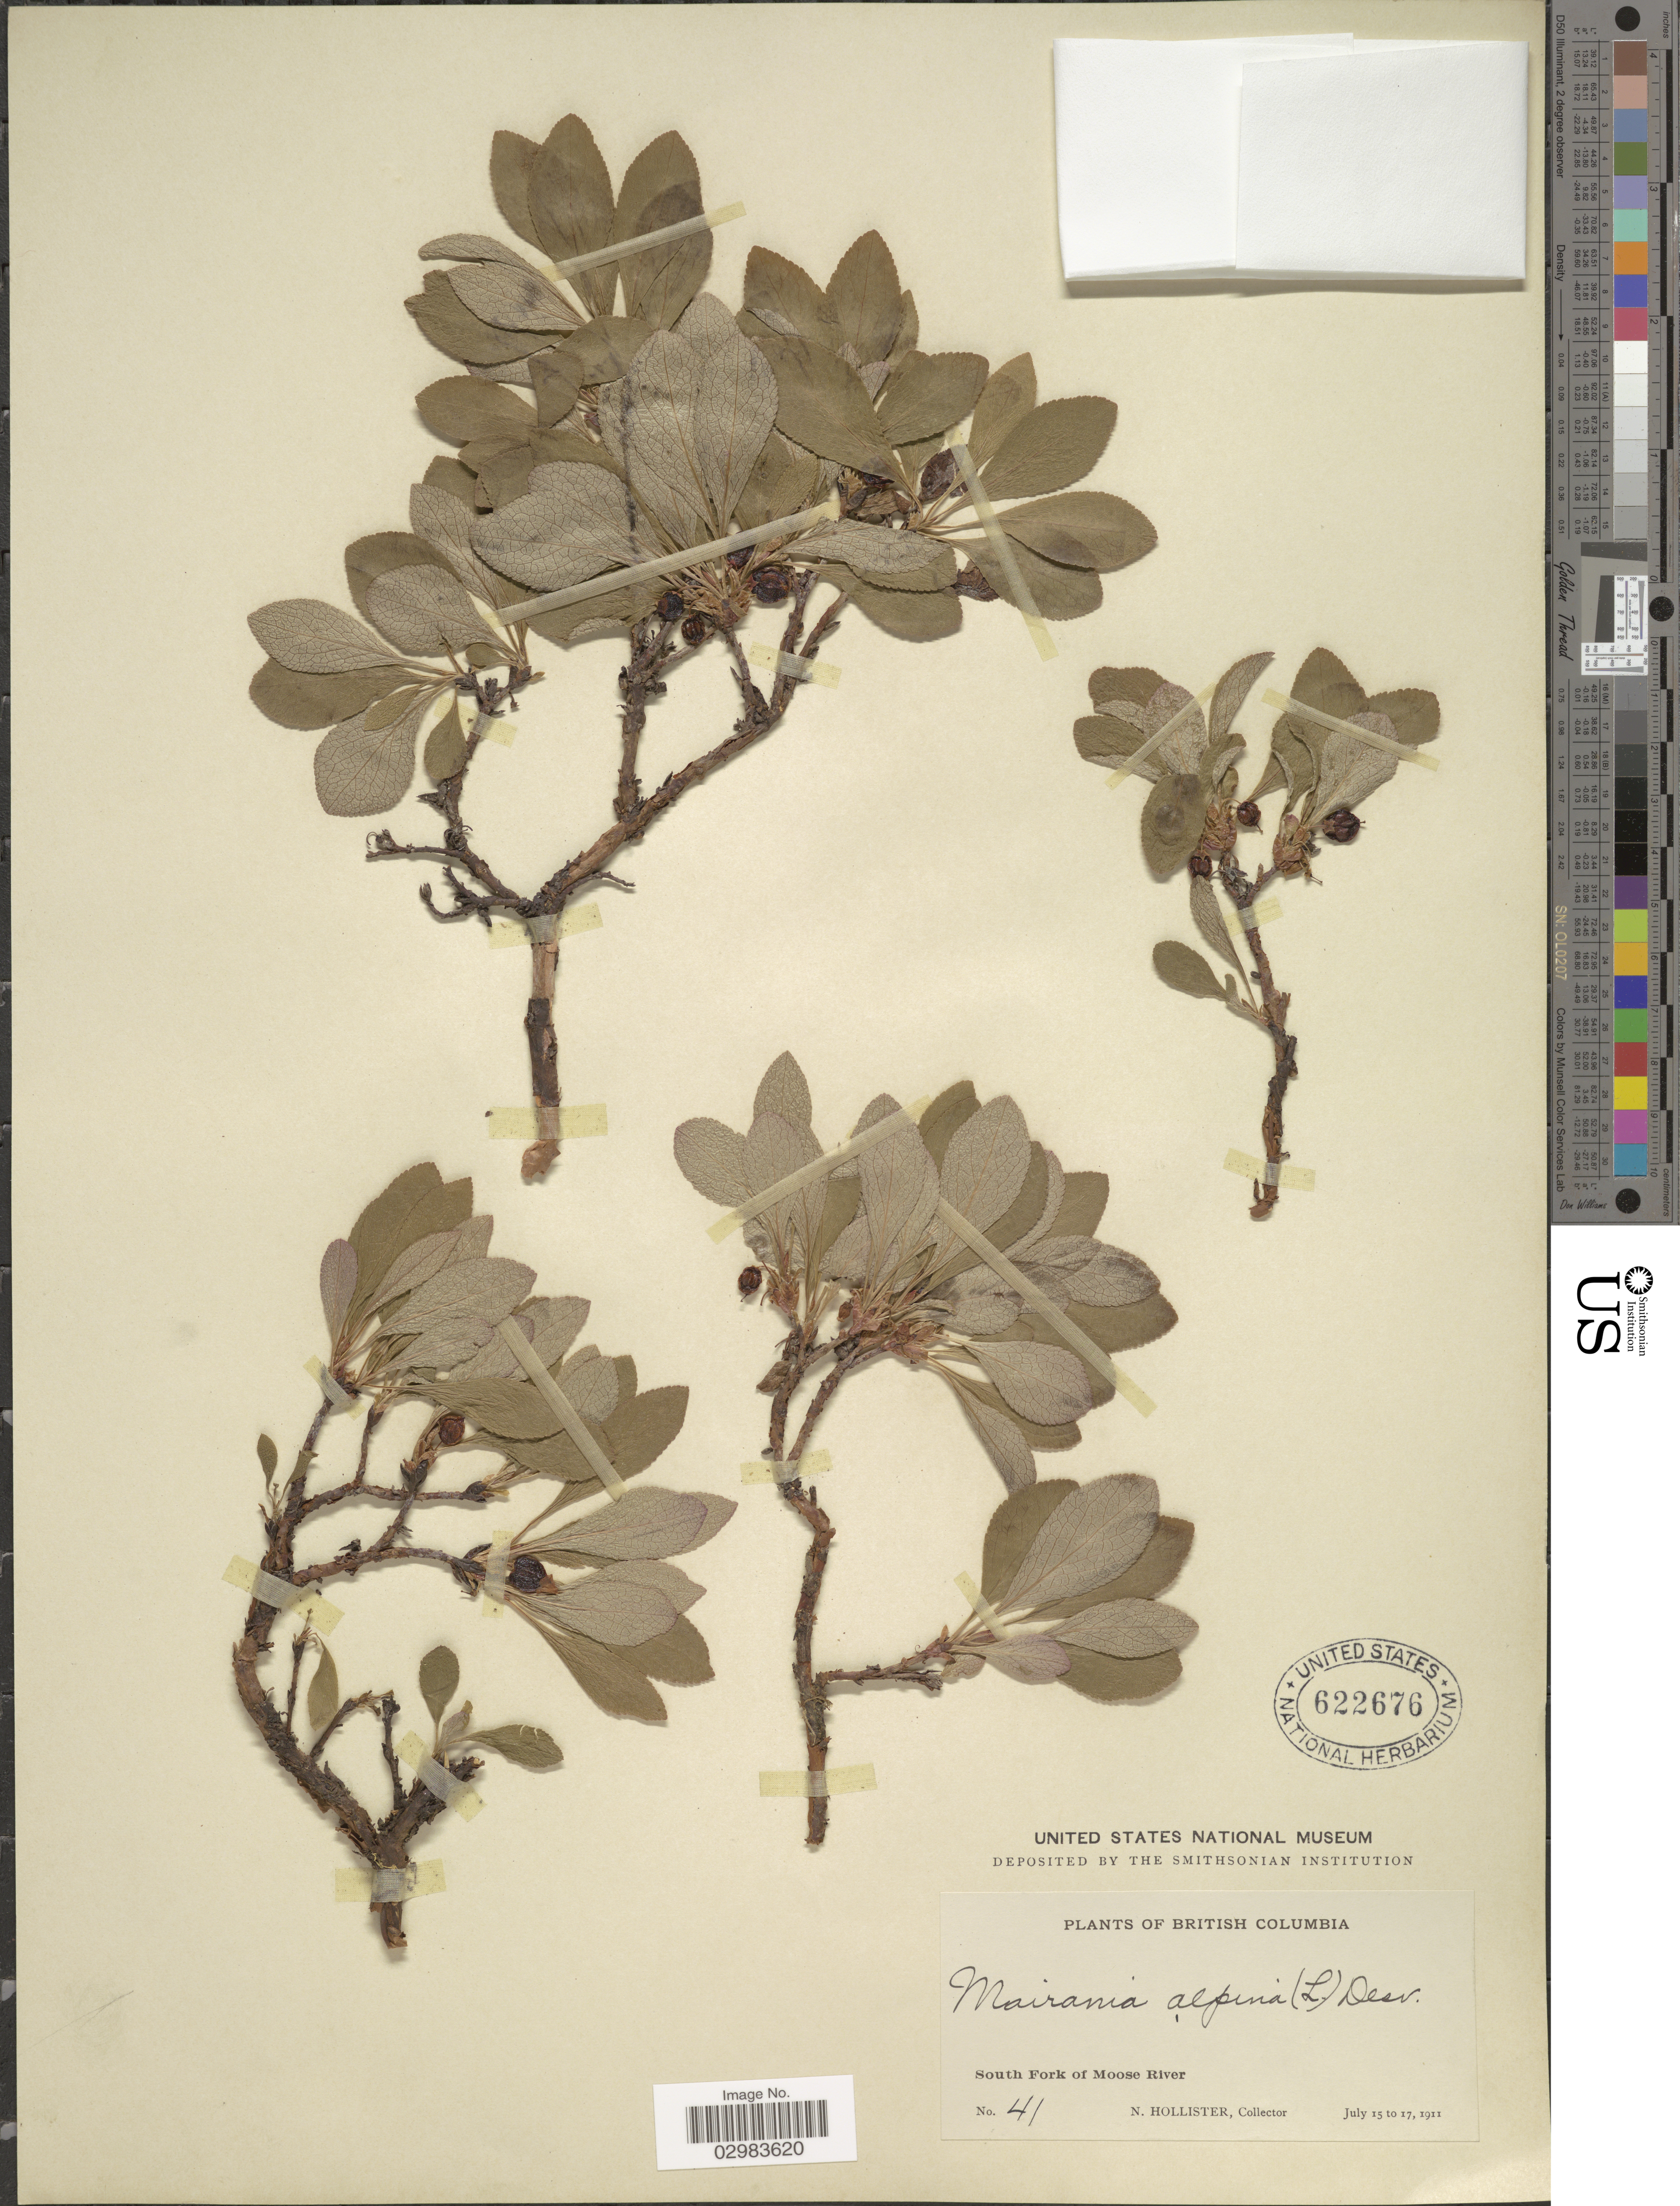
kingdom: Plantae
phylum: Tracheophyta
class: Magnoliopsida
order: Ericales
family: Ericaceae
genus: Arctostaphylos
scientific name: Arctostaphylos alpina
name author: (L.) Spreng.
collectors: N. Hollister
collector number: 41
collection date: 1911-07-15/1911-07-17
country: Canada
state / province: British Columbia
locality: South Fork of Moose River.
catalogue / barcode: US 622676